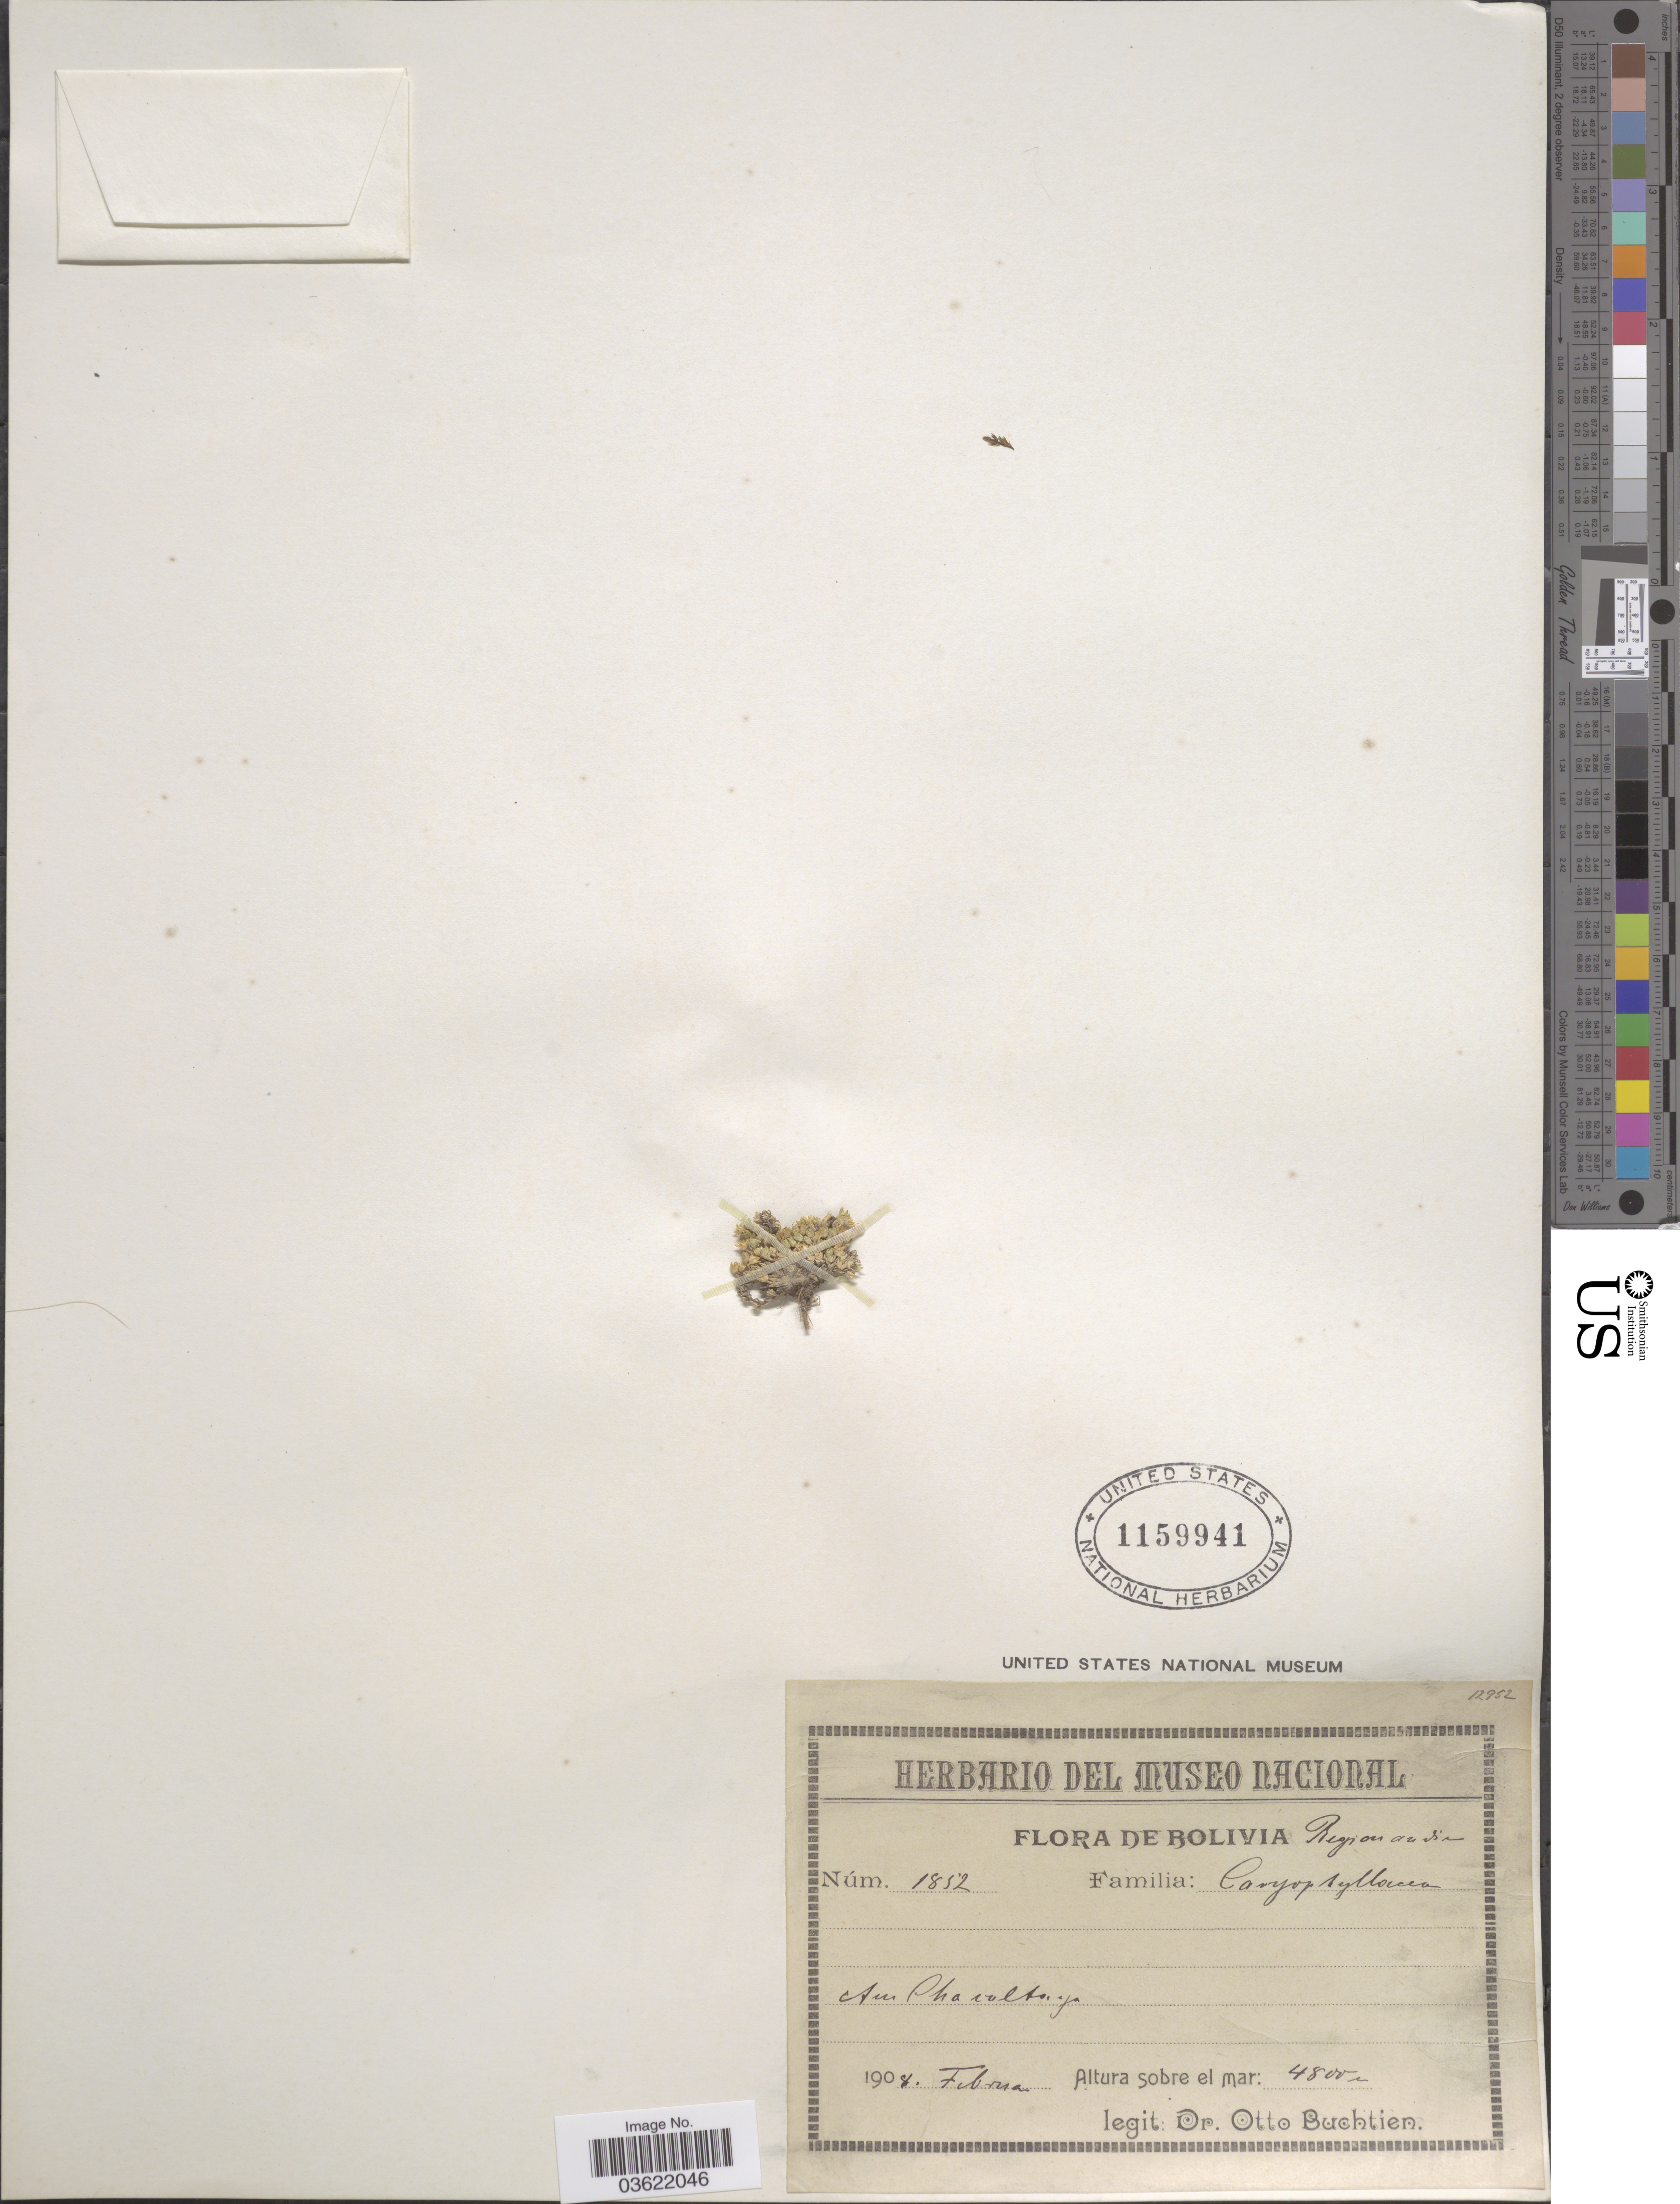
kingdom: Plantae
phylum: Tracheophyta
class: Magnoliopsida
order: Caryophyllales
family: Caryophyllaceae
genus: Arenaria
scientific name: Arenaria sp.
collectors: O. Buchtien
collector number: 1852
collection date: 1908-02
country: Bolivia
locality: Region andine. Am Chacaltaya.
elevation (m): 4800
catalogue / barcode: US 1159941